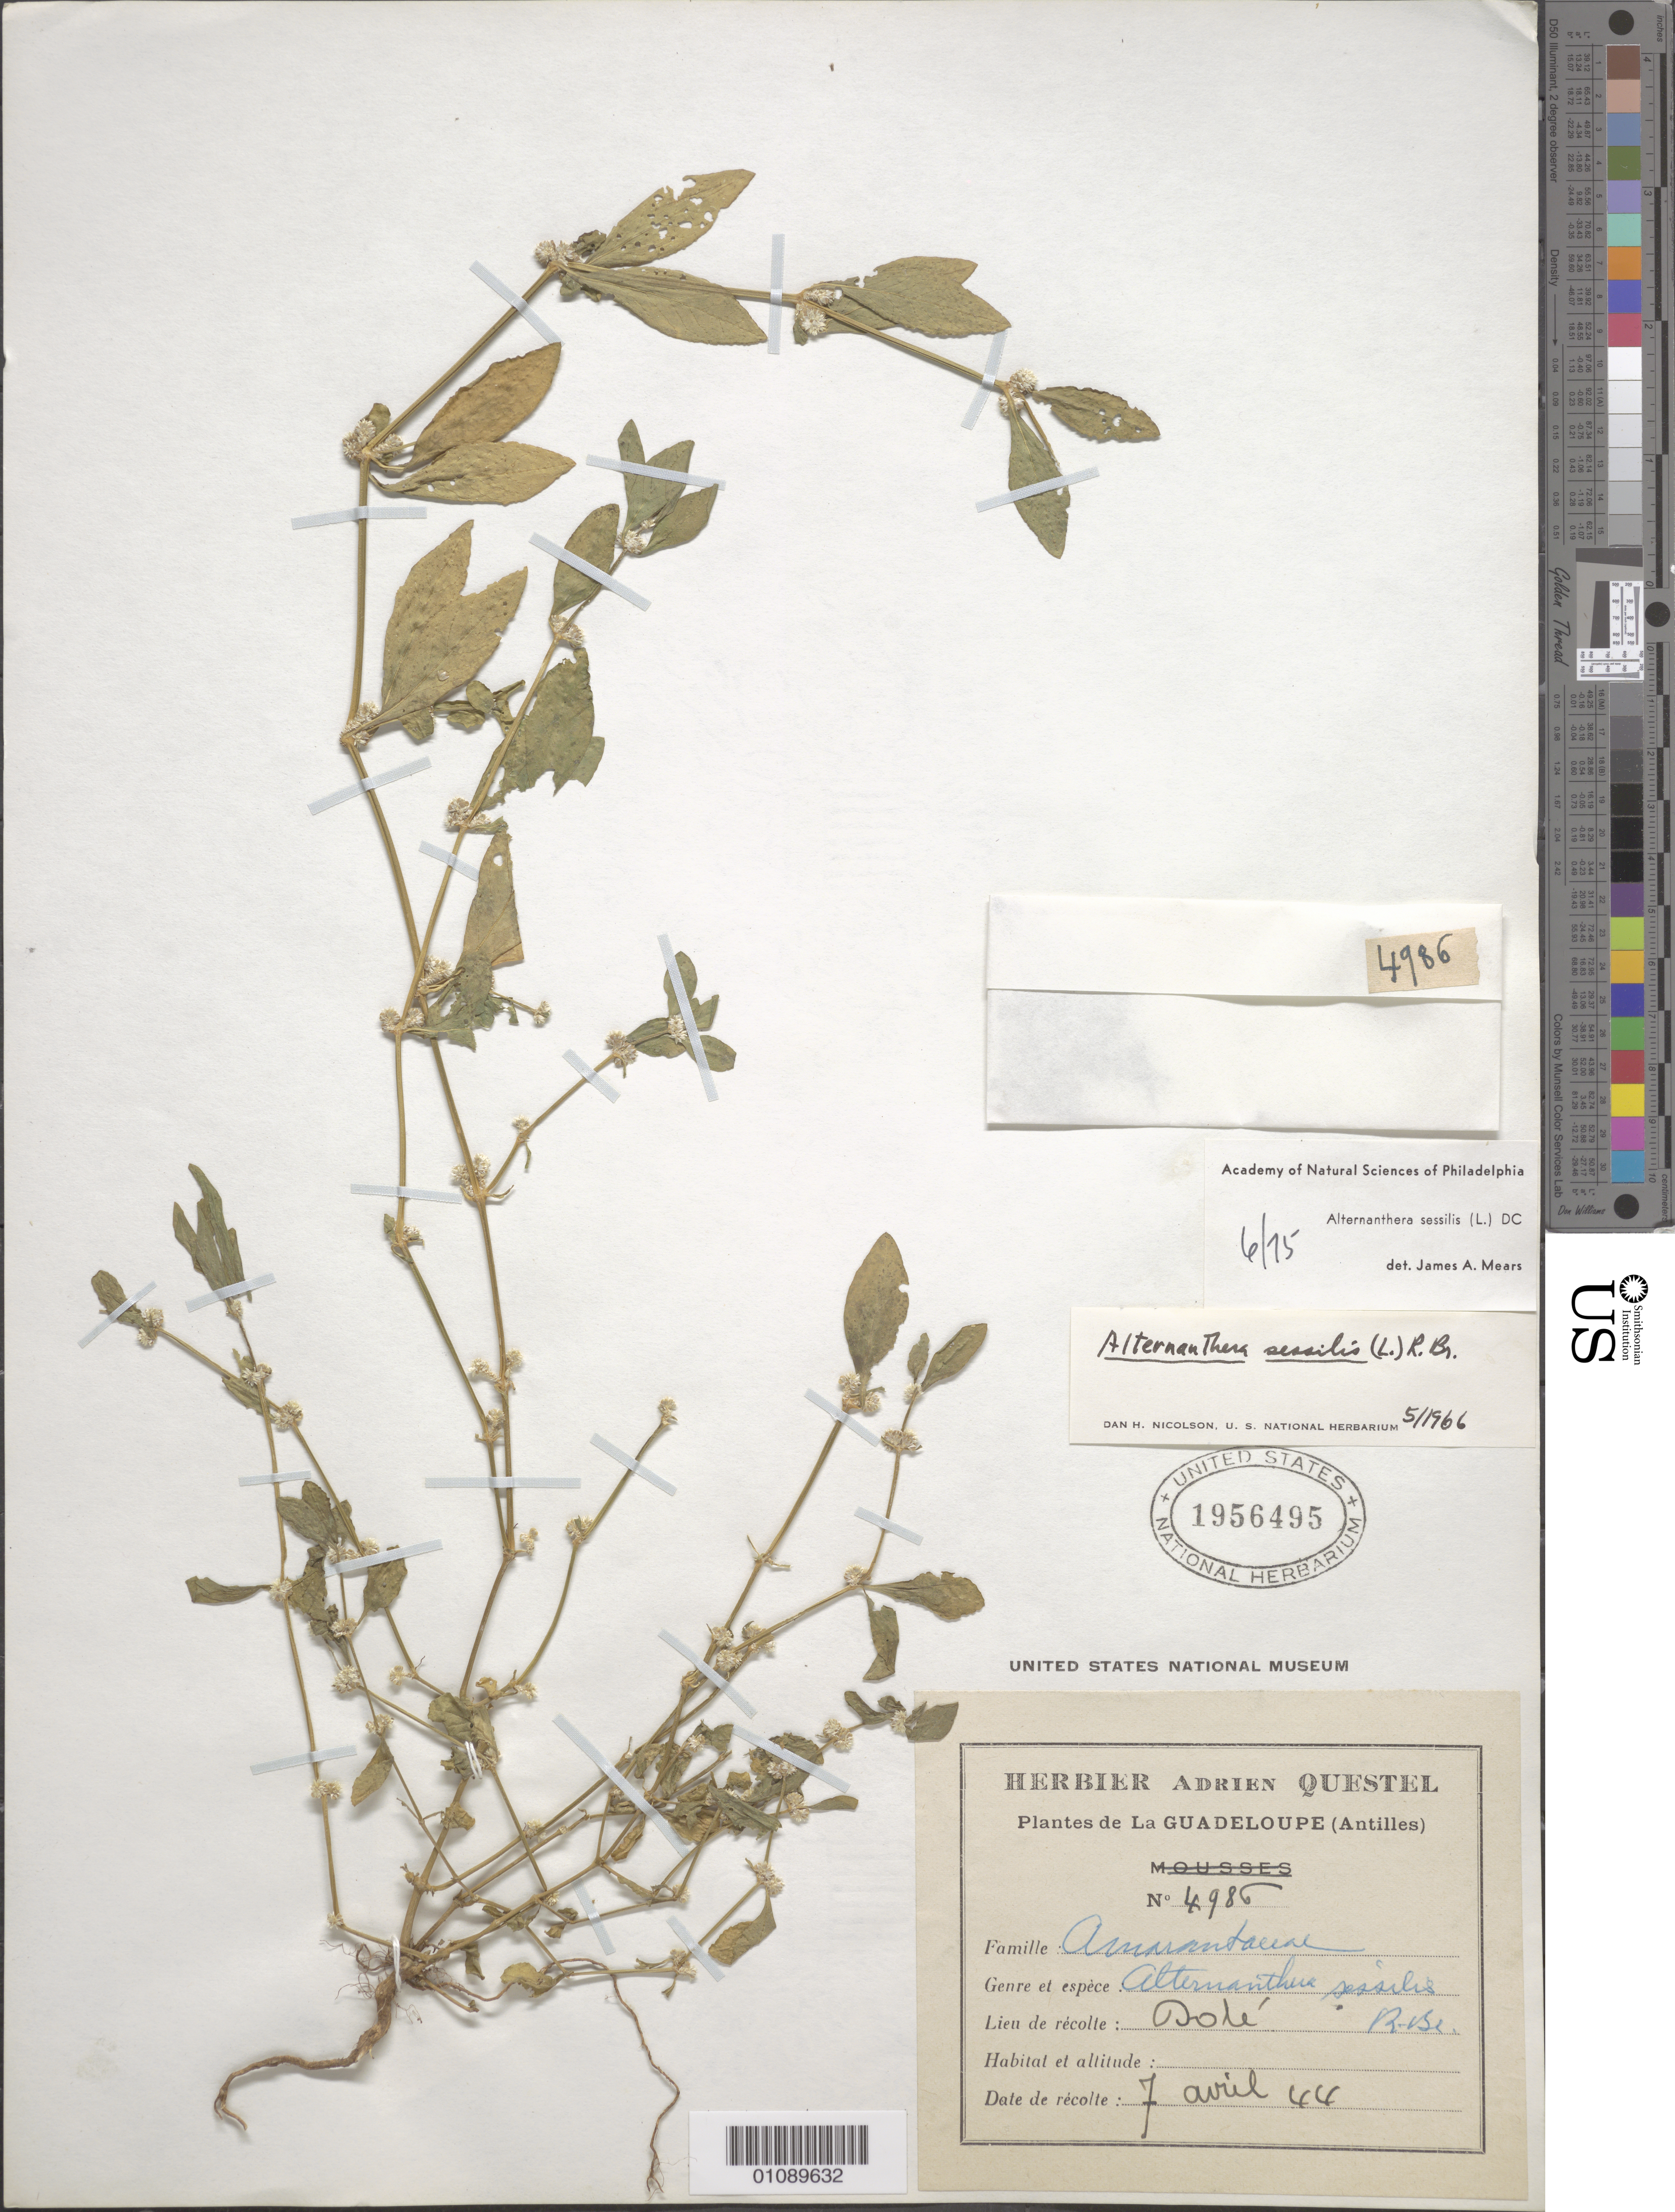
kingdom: Plantae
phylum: Tracheophyta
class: Magnoliopsida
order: Caryophyllales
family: Amaranthaceae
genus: Alternanthera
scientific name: Alternanthera sessilis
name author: (L.) DC.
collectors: A. Questel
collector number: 4986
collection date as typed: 07 Apr 1944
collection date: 1944-04-07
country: Guadeloupe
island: Basse Terre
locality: Dole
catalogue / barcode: US 1956495